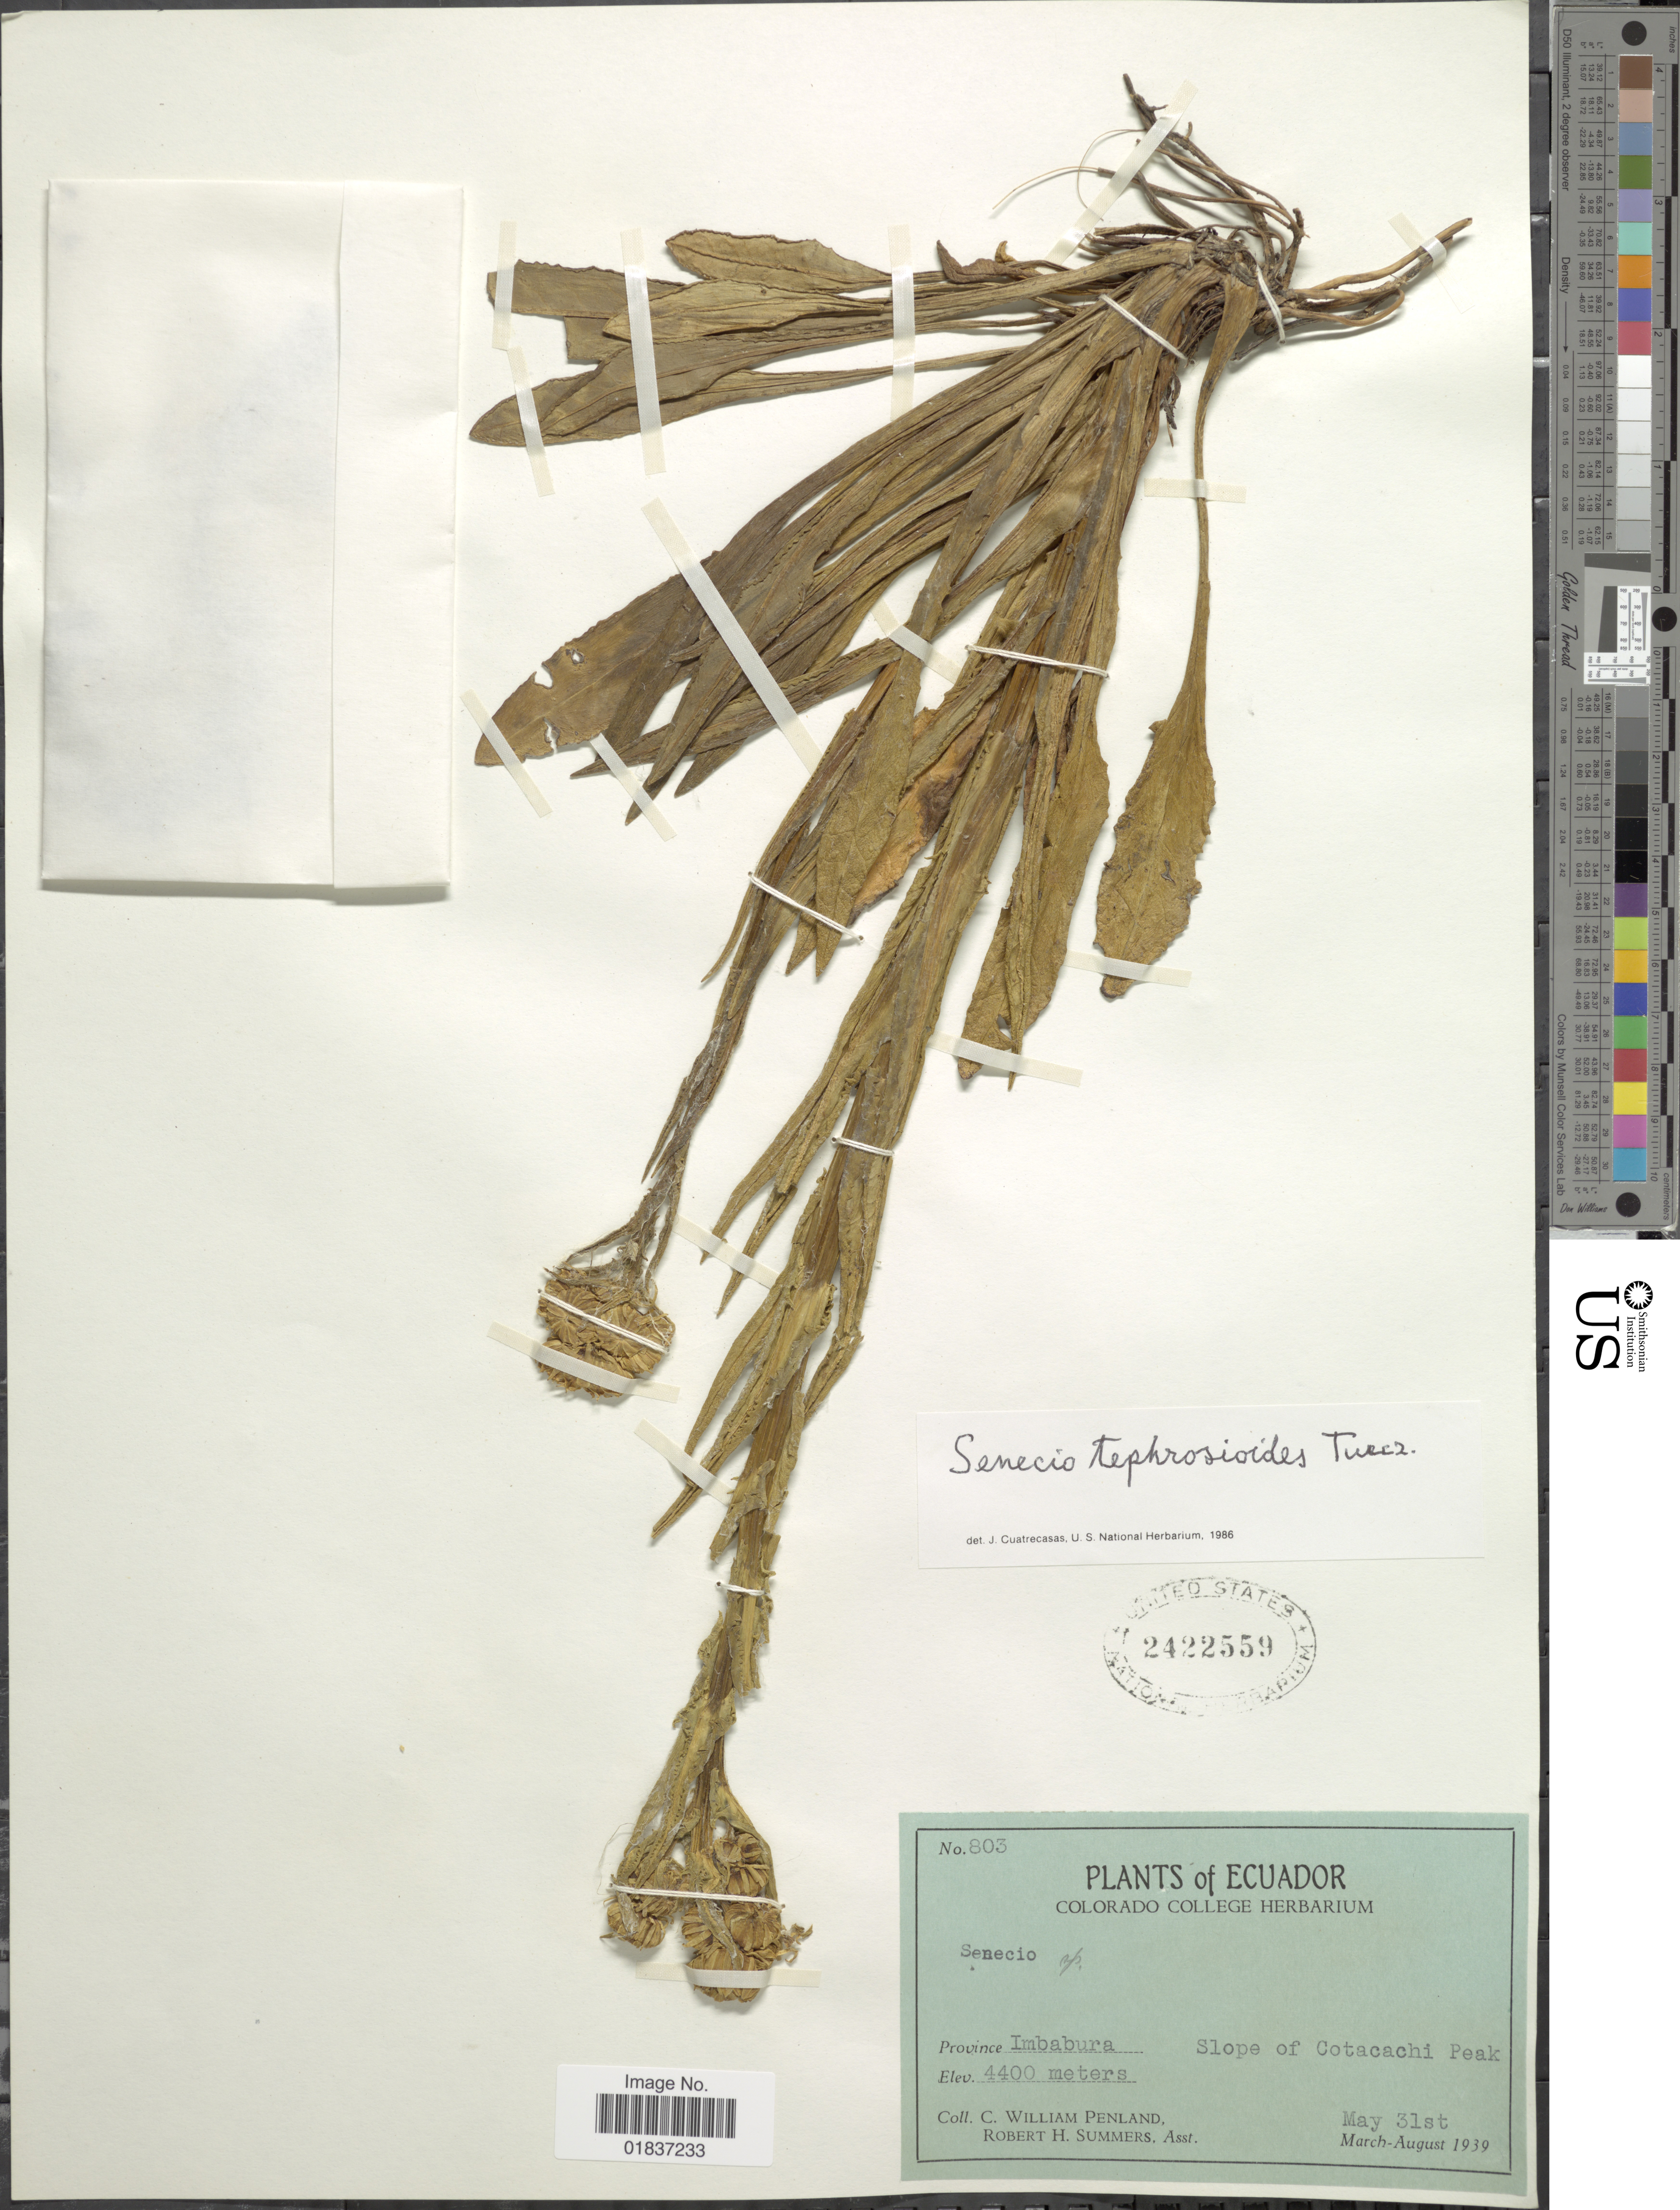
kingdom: Plantae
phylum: Tracheophyta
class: Magnoliopsida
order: Asterales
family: Asteraceae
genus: Senecio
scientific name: Senecio tephrosioides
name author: Turcz.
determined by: Salomon, Luciana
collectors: C. W. Penland & R. Summers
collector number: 803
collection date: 1939-05-31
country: Ecuador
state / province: Imbabura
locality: Province Imbabura. Slope of Cotacachi Peak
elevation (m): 4400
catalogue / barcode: US 2422559